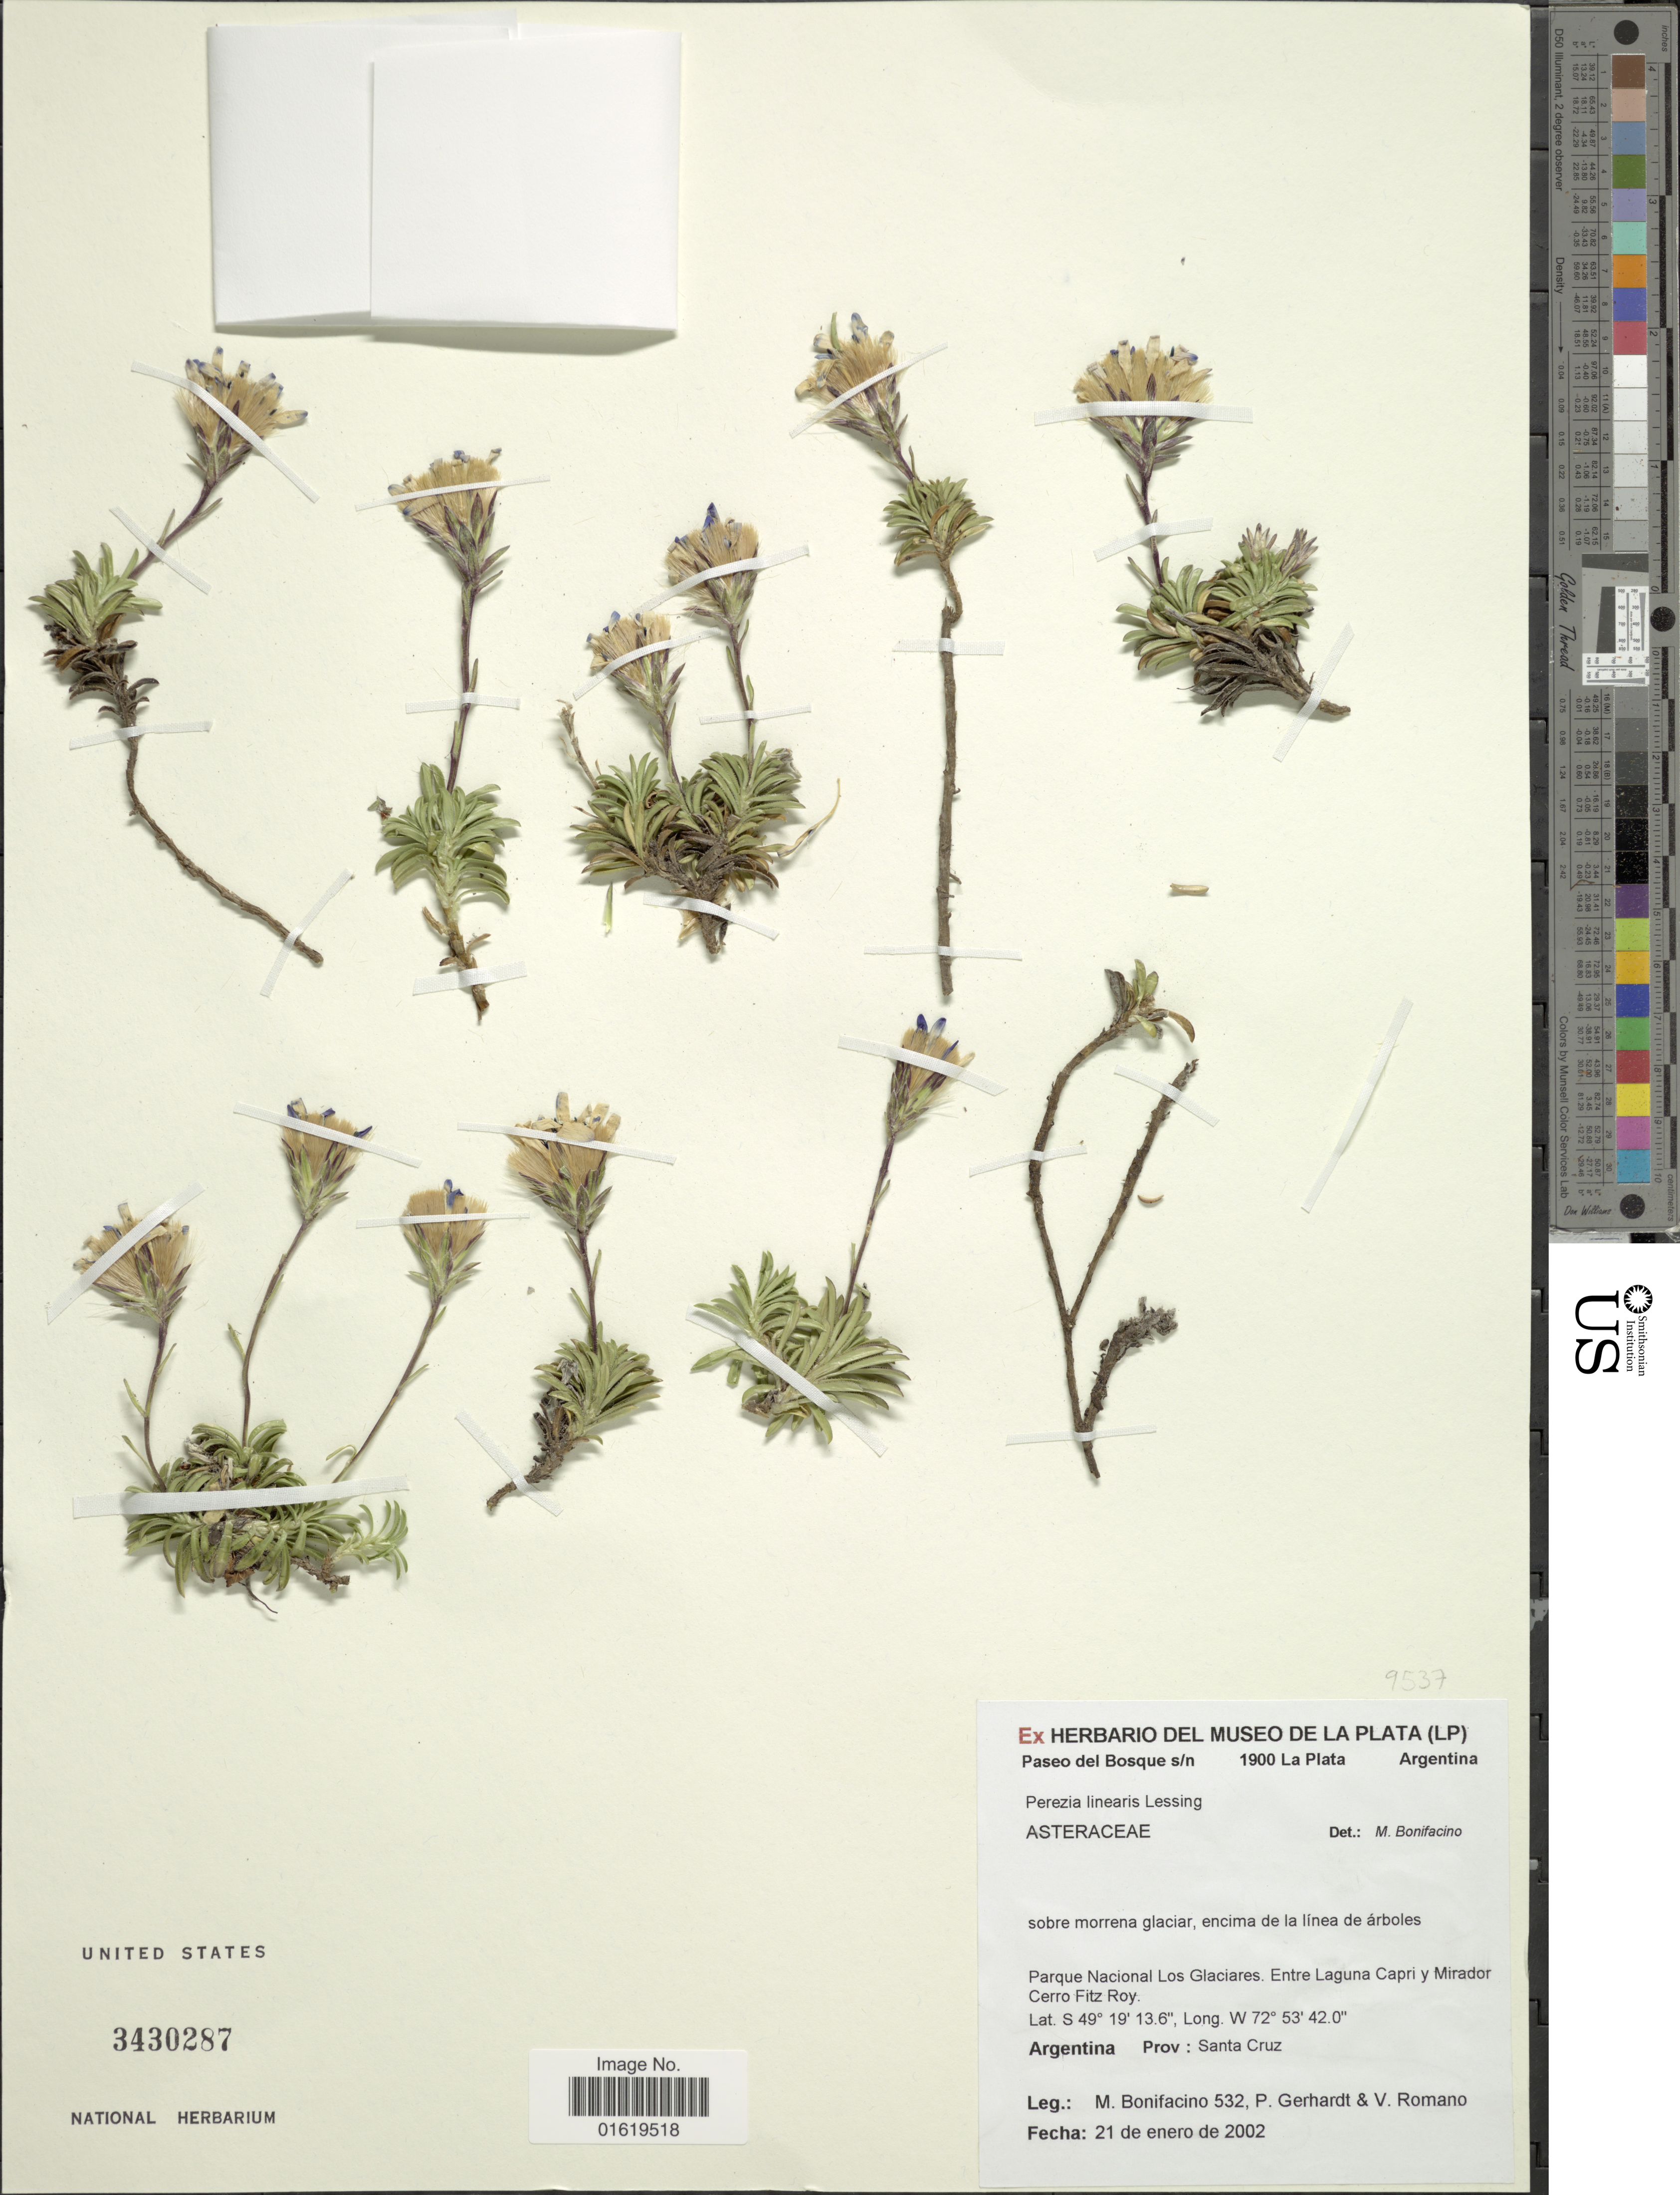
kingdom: Plantae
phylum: Tracheophyta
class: Magnoliopsida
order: Asterales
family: Asteraceae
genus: Perezia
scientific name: Perezia linearis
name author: Less.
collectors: M. Bonifacino, P. Gerhardt & V. Romano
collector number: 0532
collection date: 2002-01-21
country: Argentina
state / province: Santa Cruz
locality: Parque Nacional Los Glaciares. Entre Laguna Capri y Mirador Cerro Fitz Roy.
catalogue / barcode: US 3430287